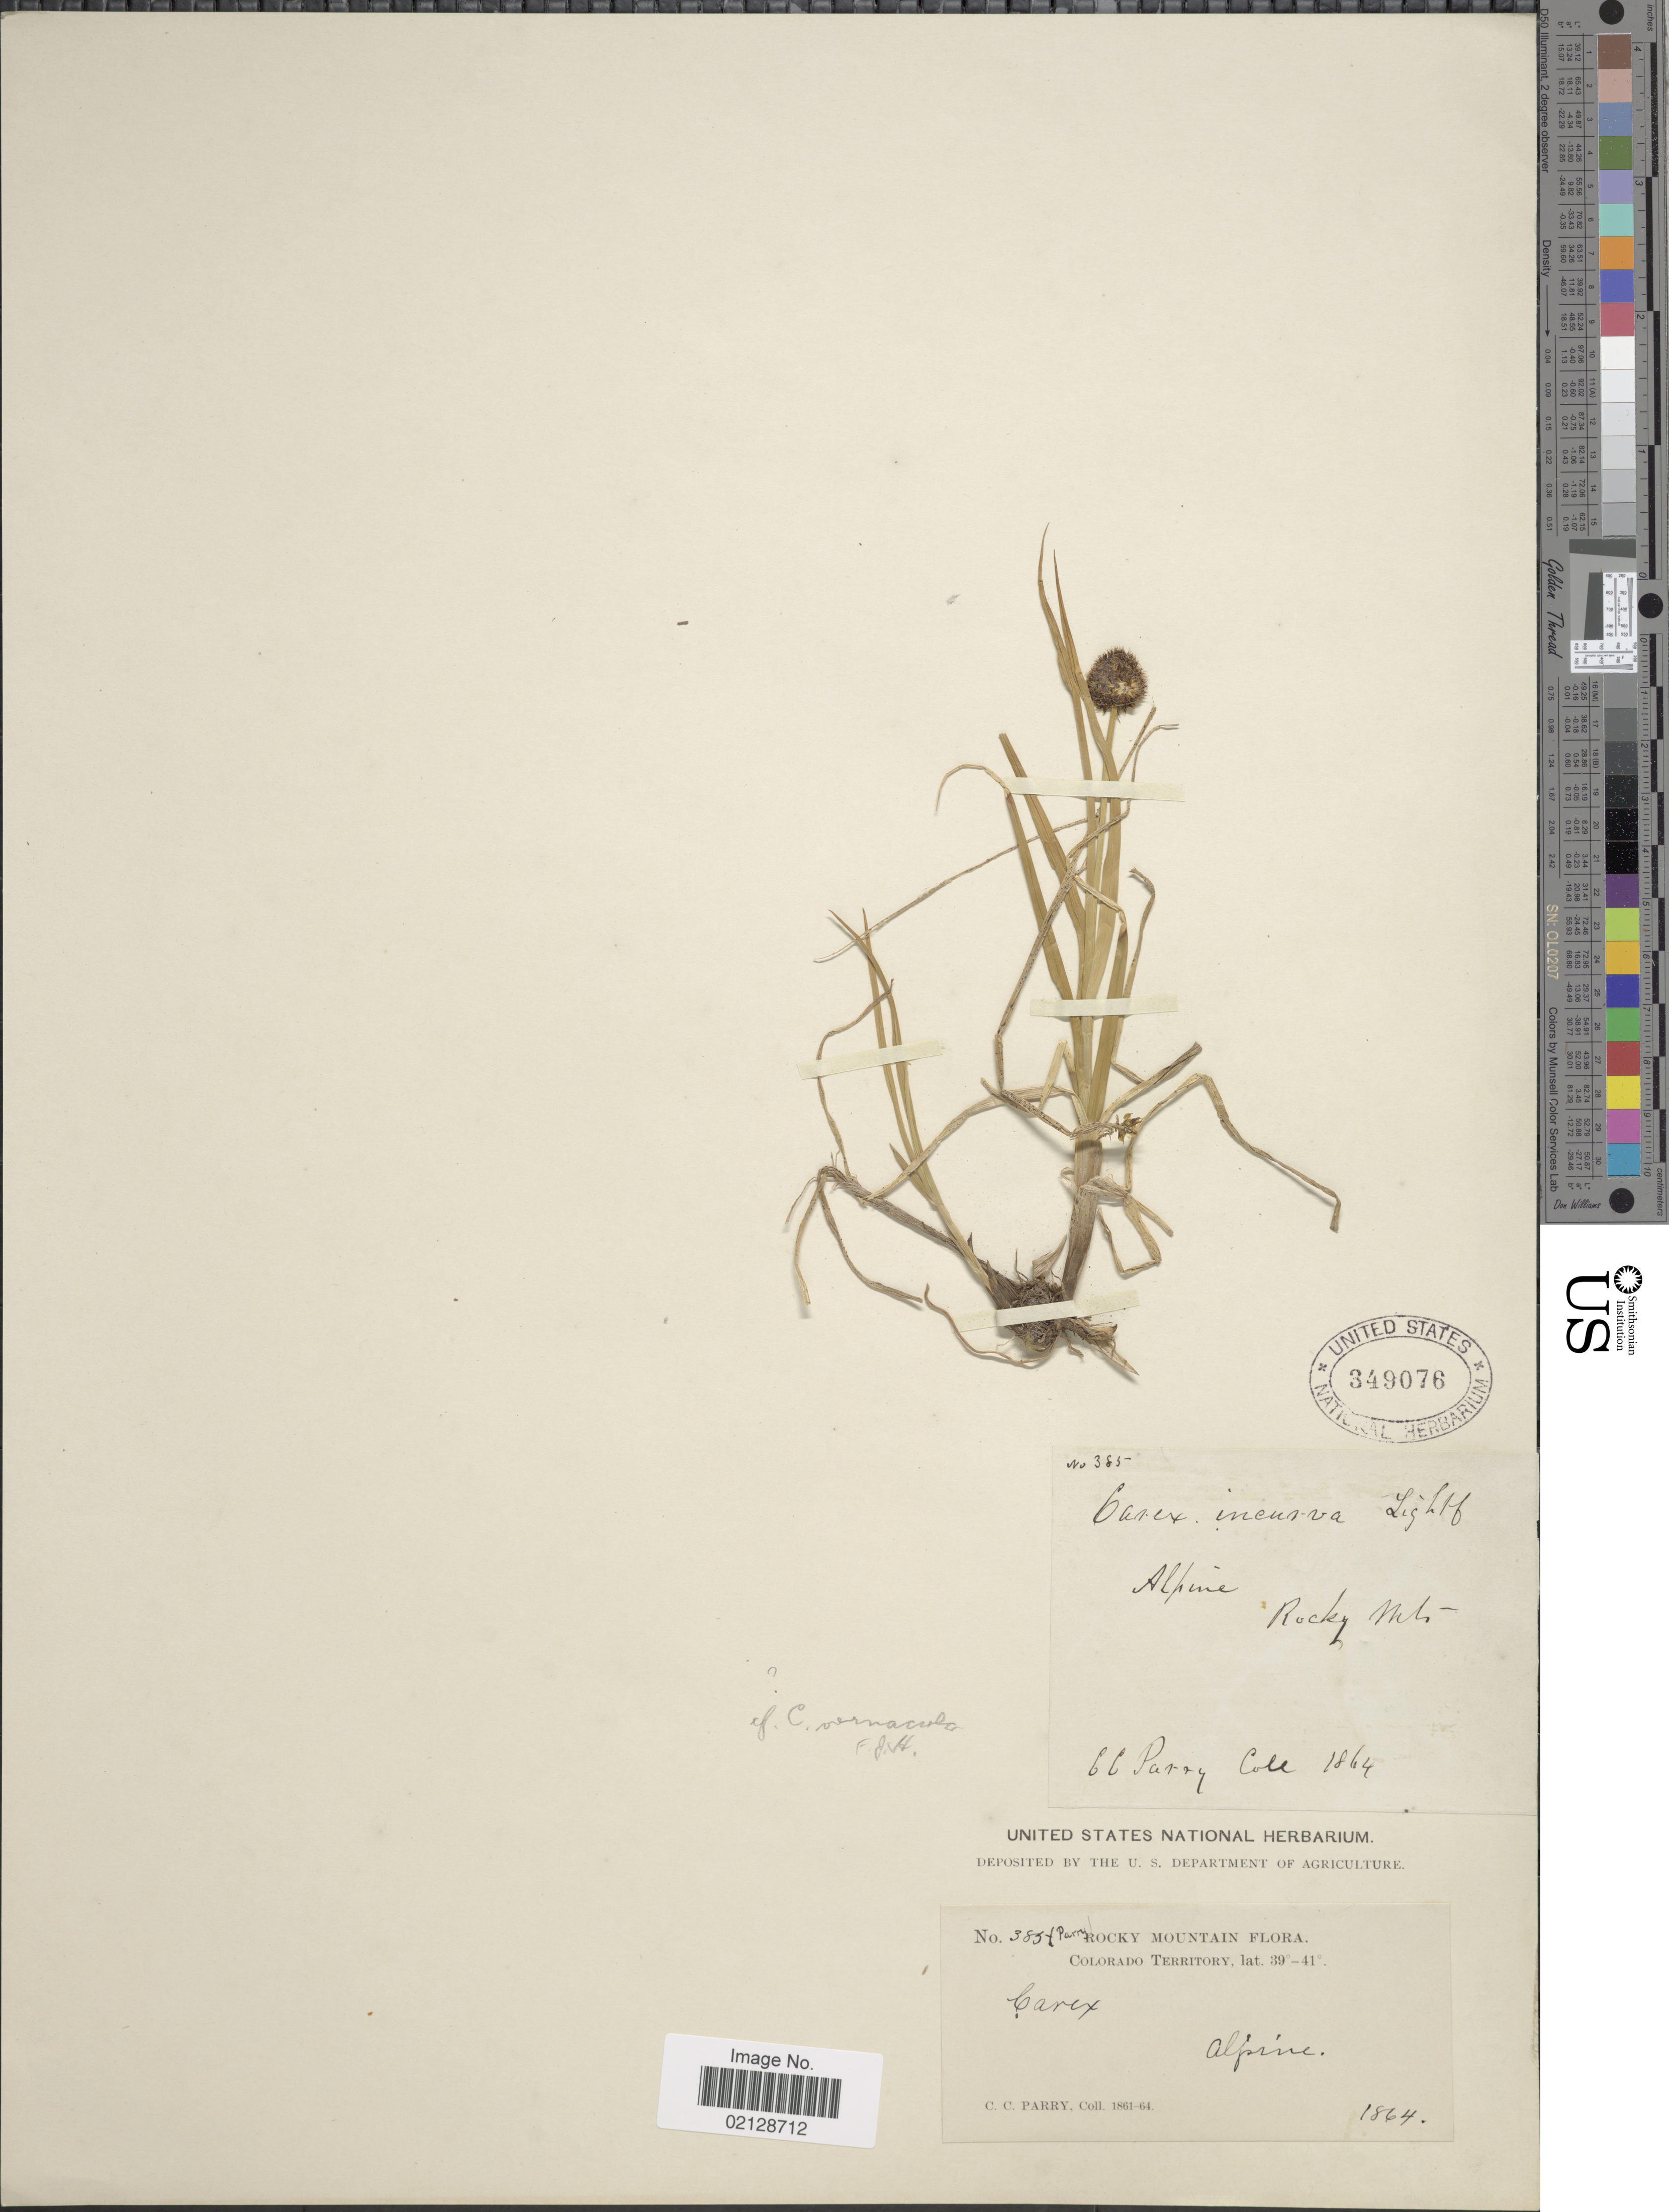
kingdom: Plantae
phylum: Tracheophyta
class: Liliopsida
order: Poales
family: Cyperaceae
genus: Carex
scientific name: Carex perglobosa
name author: Mack.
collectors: C. C. Parry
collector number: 3854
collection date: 1864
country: United States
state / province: Colorado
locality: Rocky Mountain, Colorado Territory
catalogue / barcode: US 349076